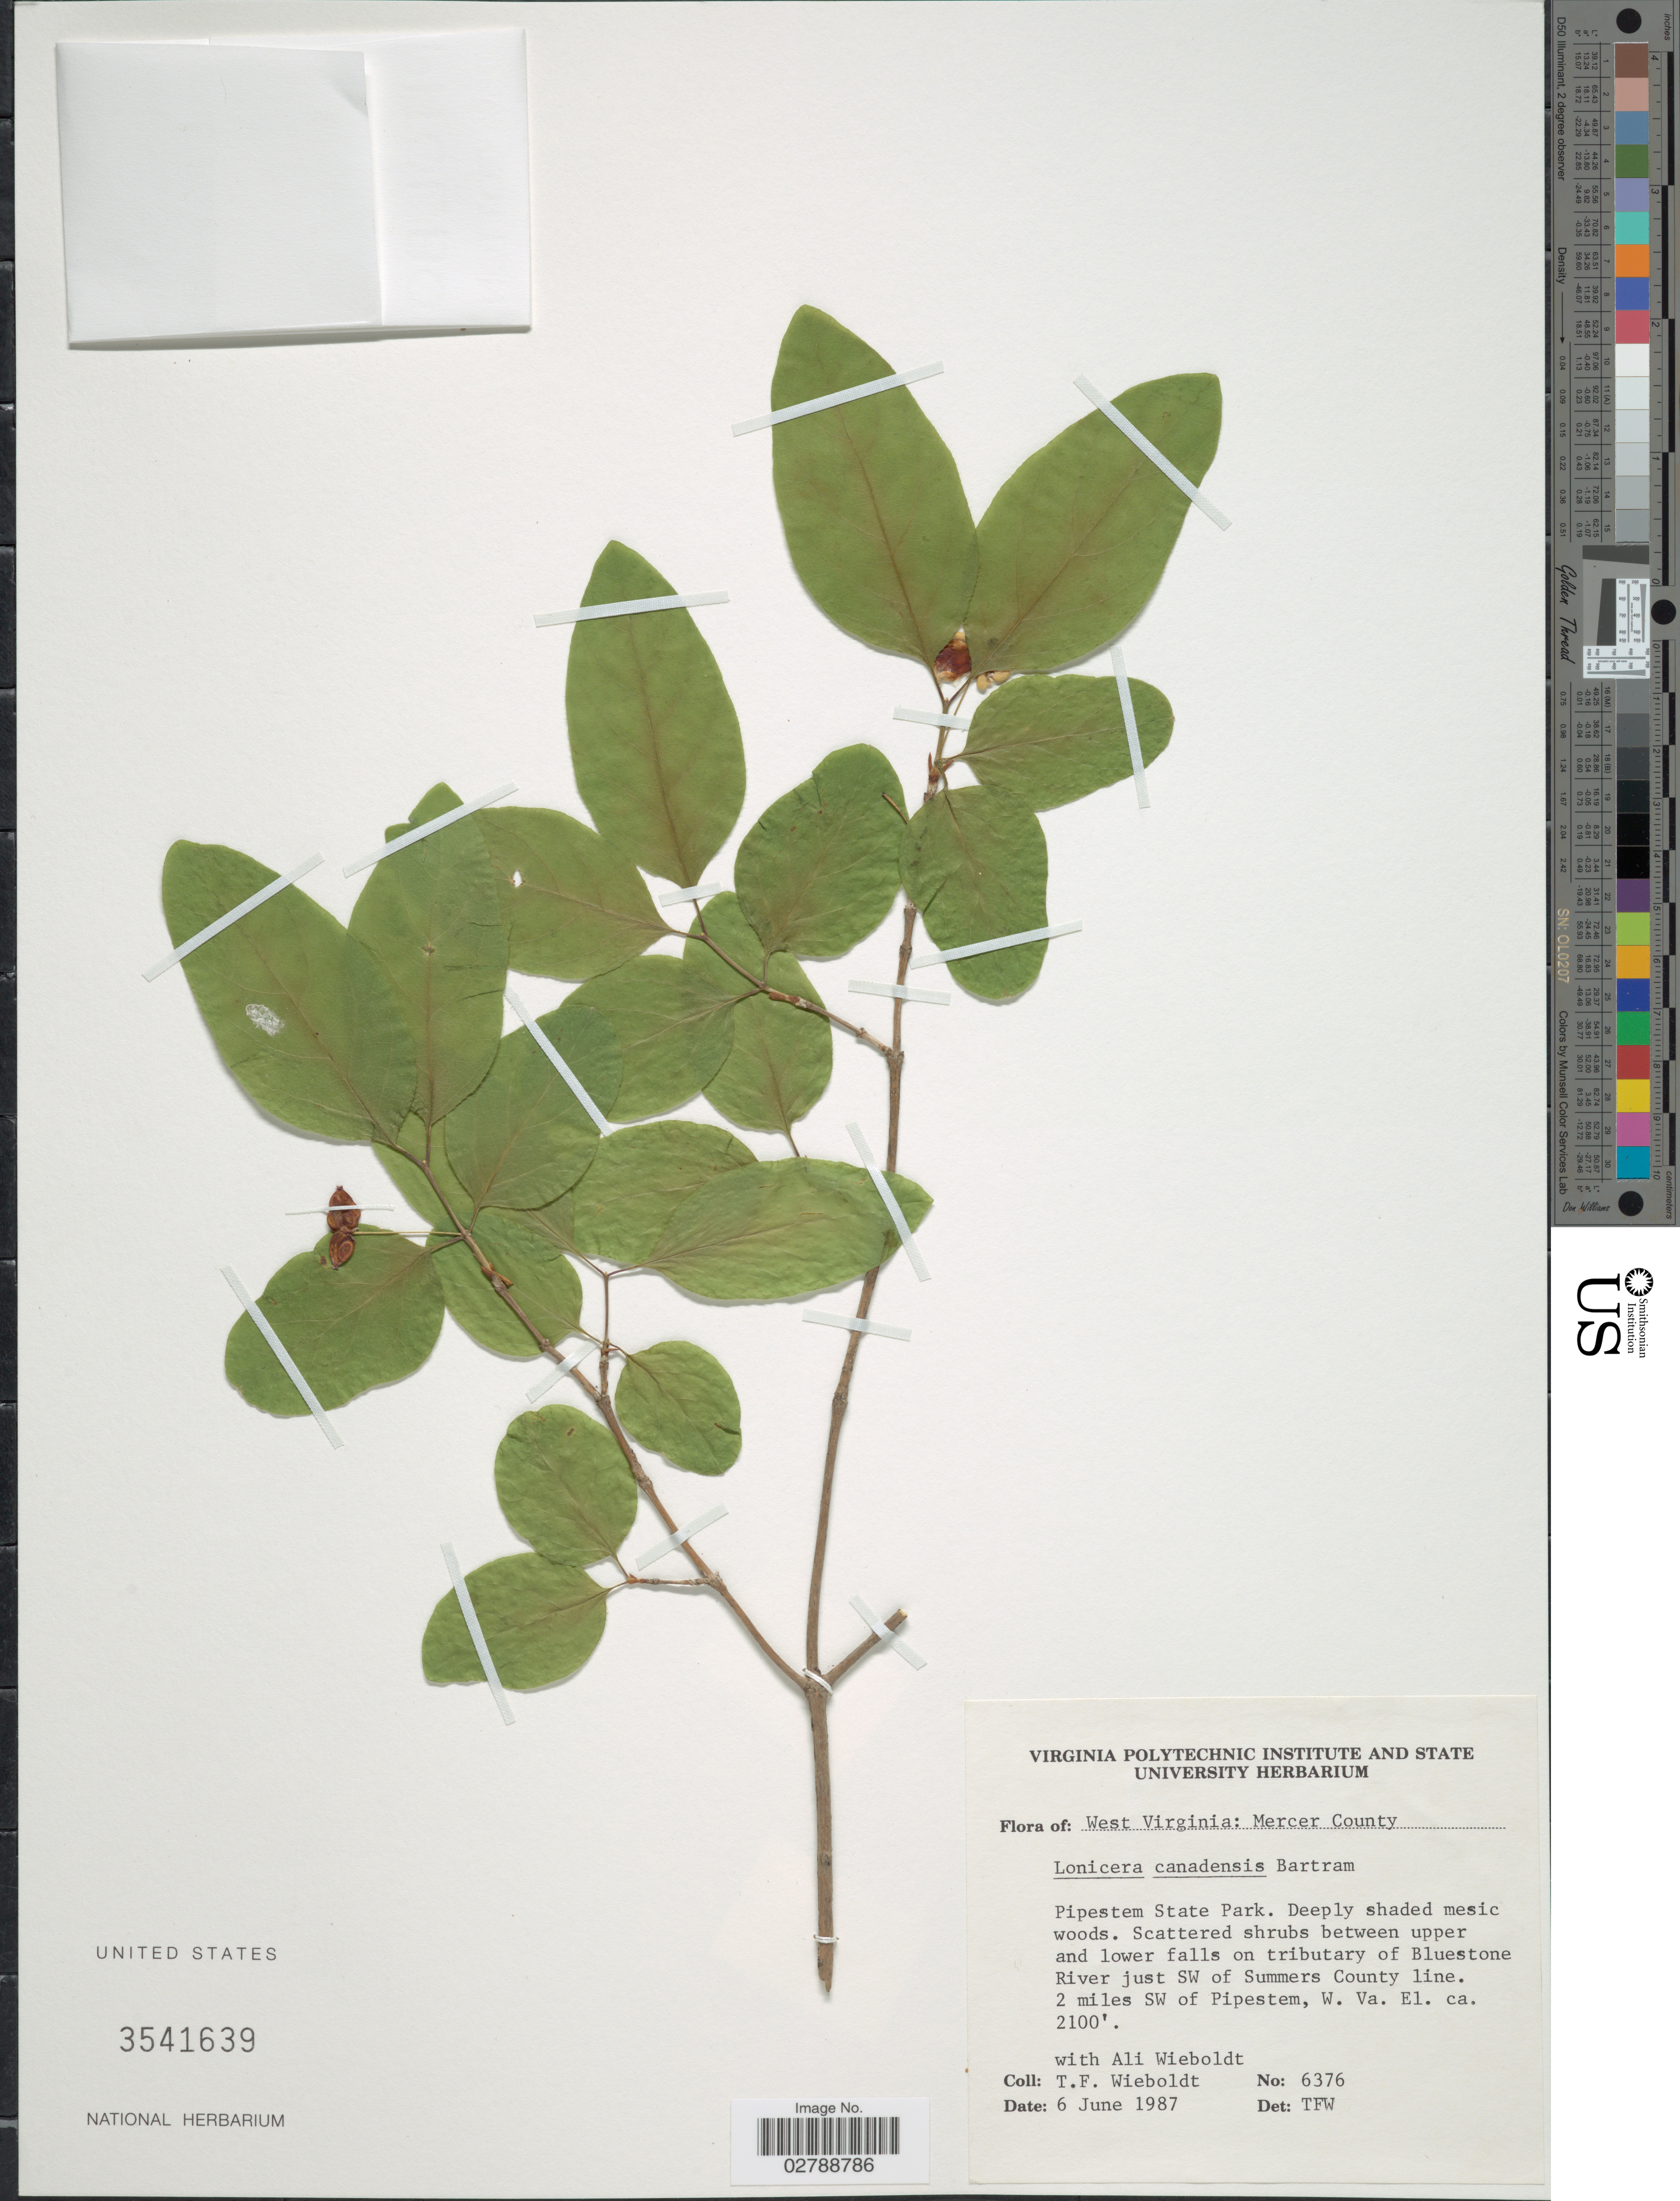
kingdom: Plantae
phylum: Tracheophyta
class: Magnoliopsida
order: Dipsacales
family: Caprifoliaceae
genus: Lonicera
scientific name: Lonicera canadensis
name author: Bartram & W. Bartram ex Marshall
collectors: T. Wieboldt & A. Wieboldt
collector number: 6376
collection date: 1987-06-06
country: United States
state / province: West Virginia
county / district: Mercer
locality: Mercer County. Pipestem State Park. Scattered shrubs between upper and lower falls on tributary of Bluestone River just SW of Summers County line. 2 miles SW of Pipestem.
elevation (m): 640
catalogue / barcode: US 3541639